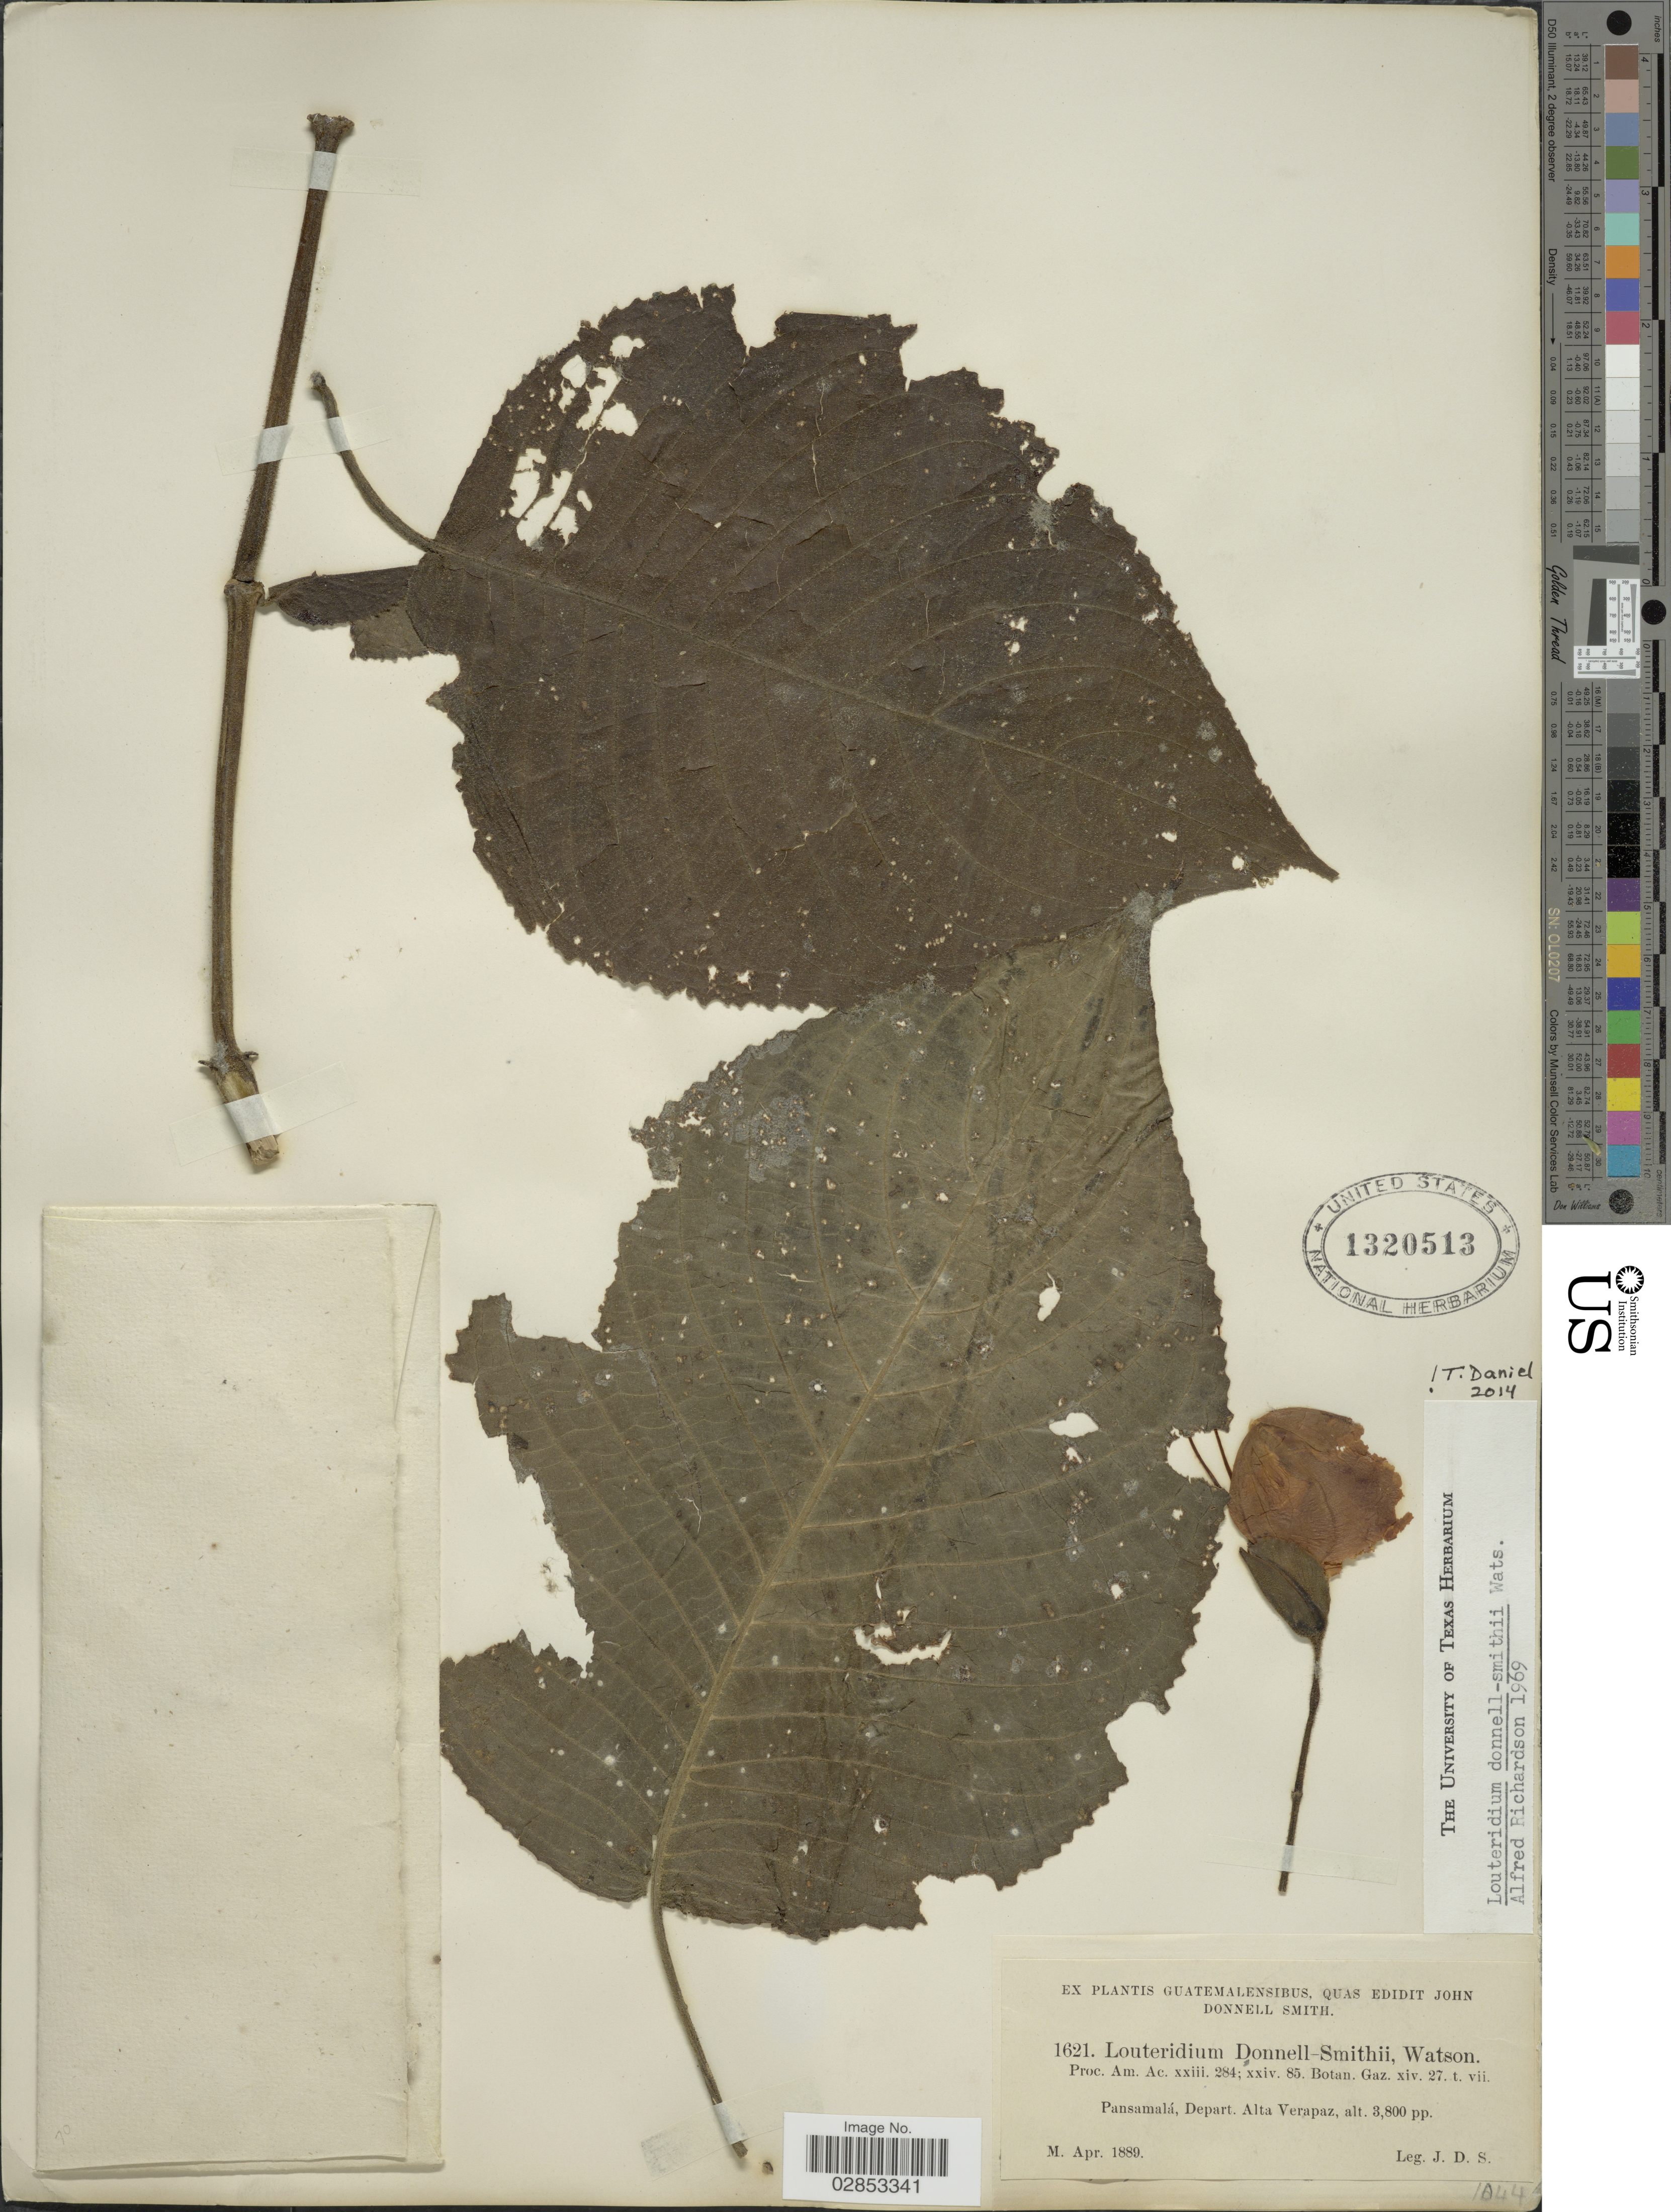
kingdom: Plantae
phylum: Tracheophyta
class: Magnoliopsida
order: Lamiales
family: Acanthaceae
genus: Louteridium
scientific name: Louteridium donnell-smithii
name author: S. Watson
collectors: J. Donnell Smith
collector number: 1621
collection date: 1889-04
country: Guatemala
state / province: Alta Verapaz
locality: Pansamalá.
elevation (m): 1158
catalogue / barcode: US 1320513